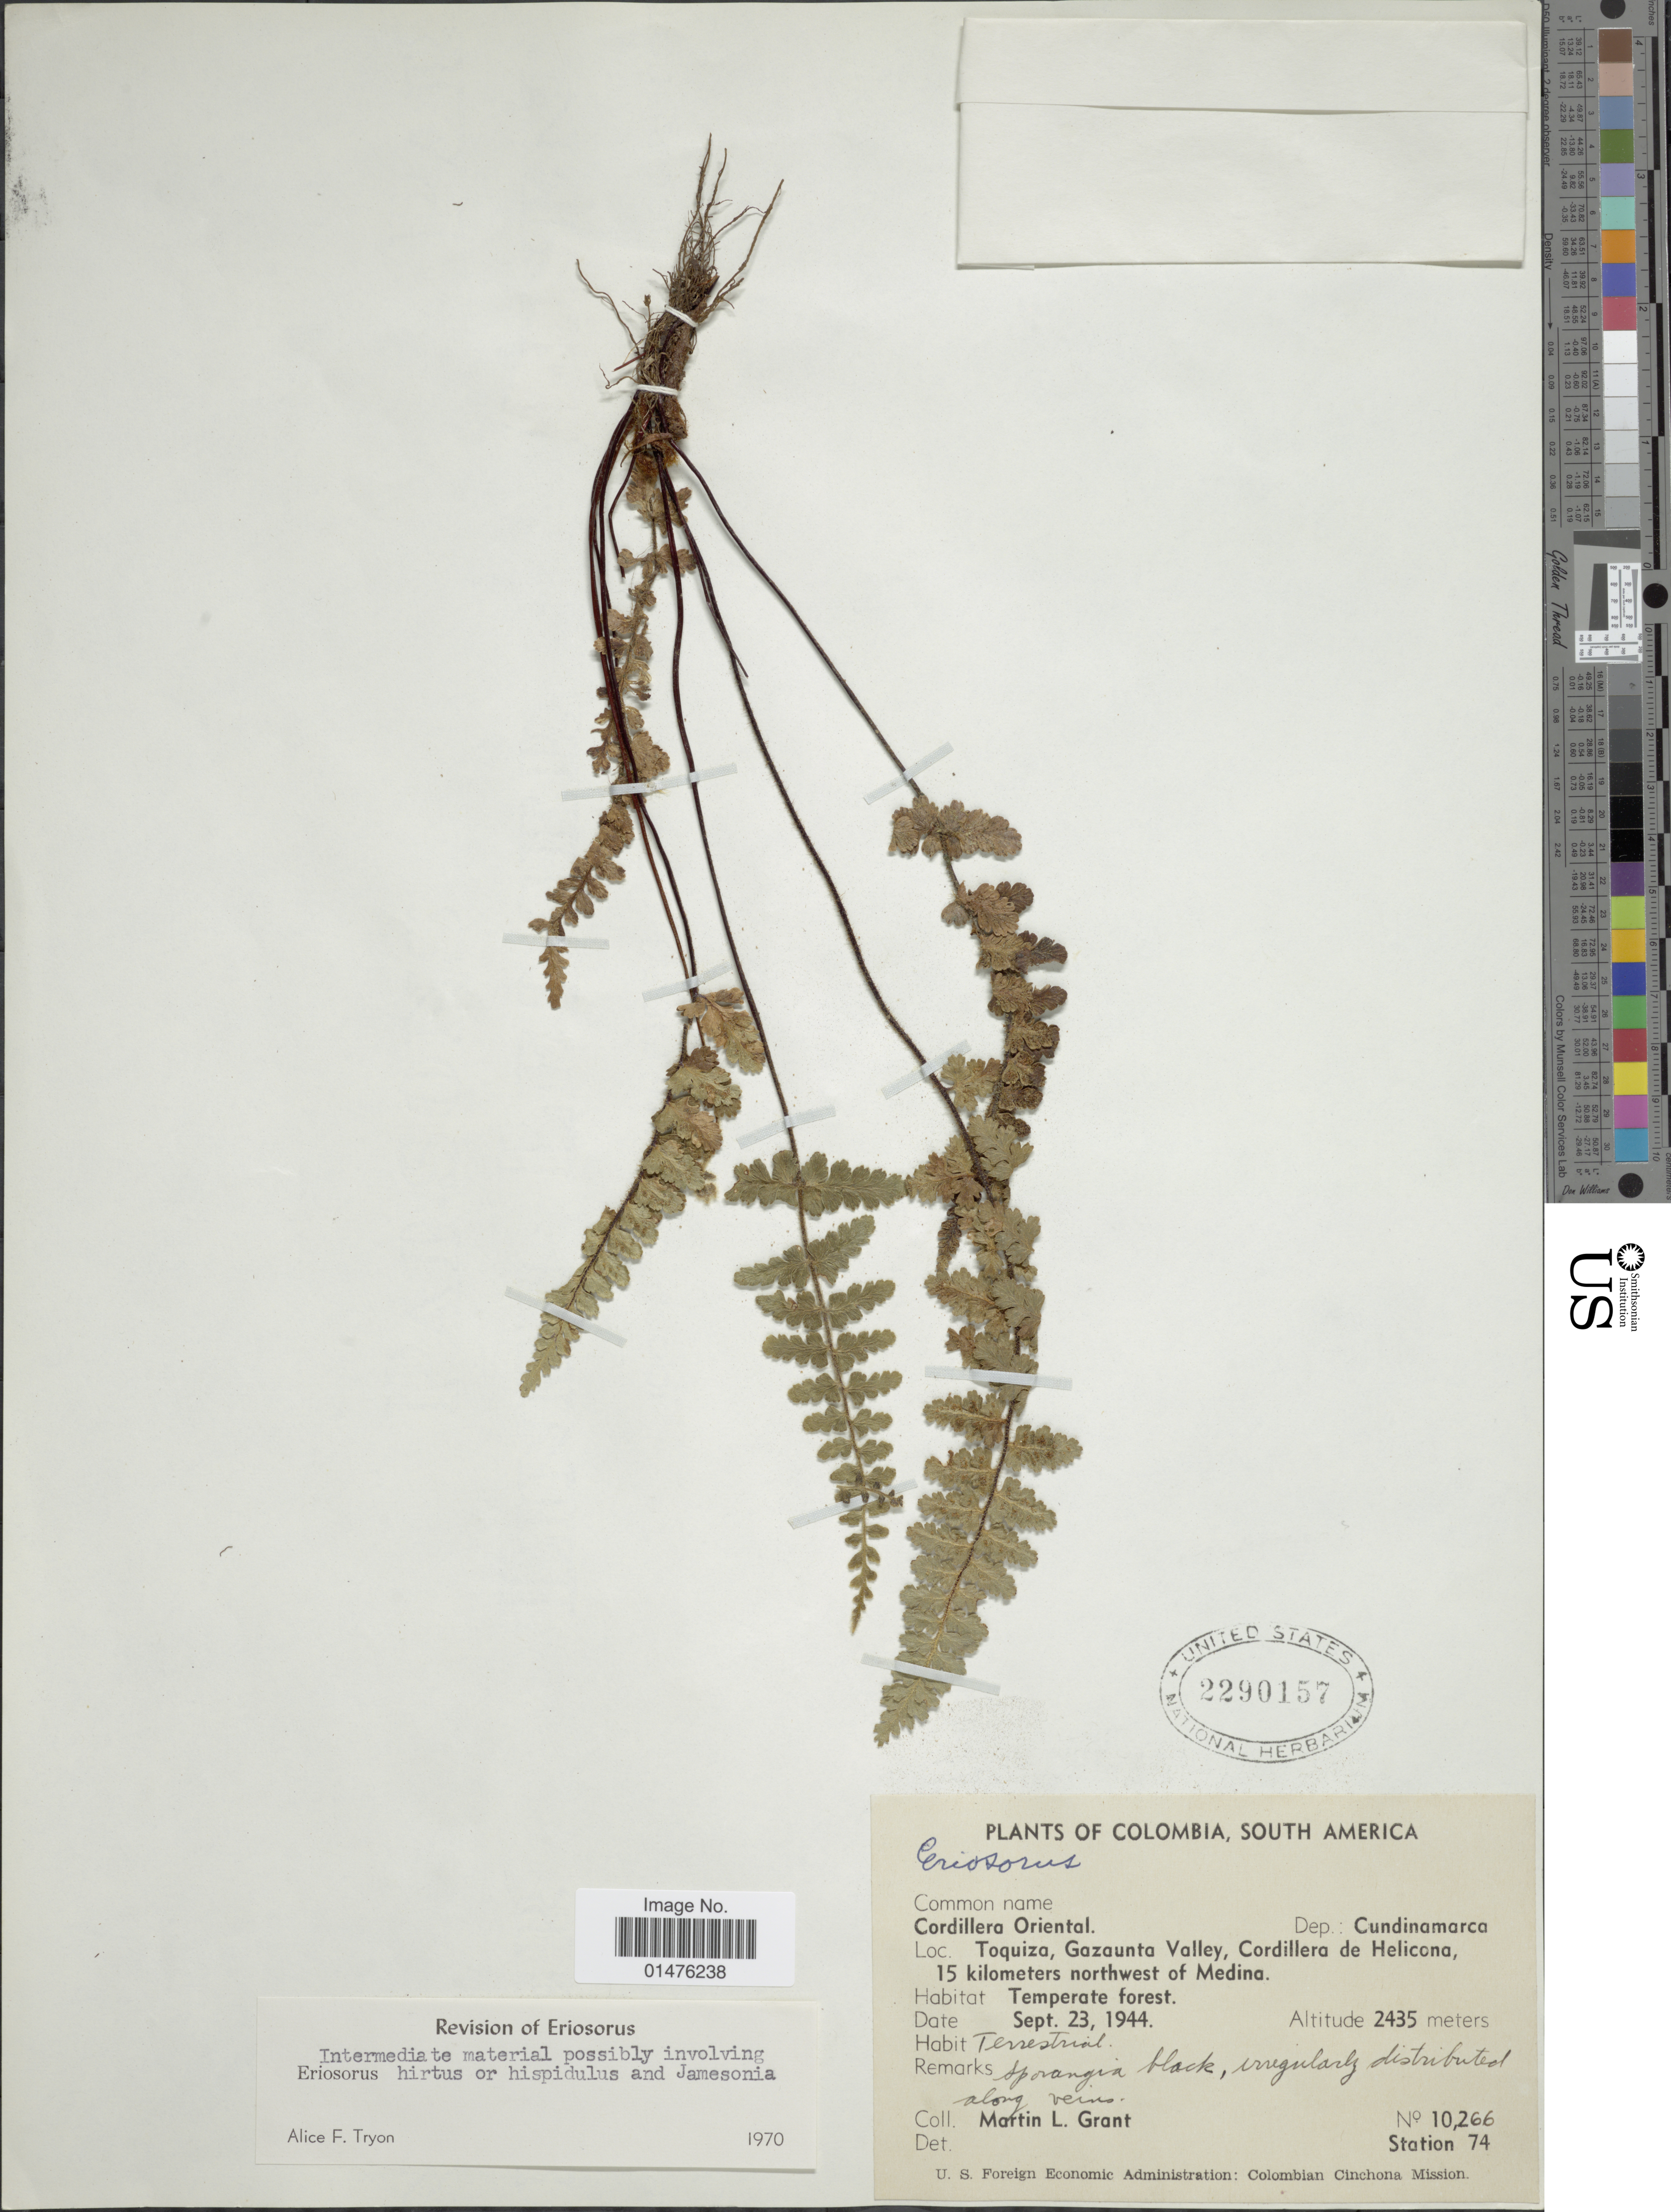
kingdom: Plantae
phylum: Tracheophyta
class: Polypodiopsida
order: Polypodiales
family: Pteridaceae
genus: Jamesonia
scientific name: Jamesonia hirta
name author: (Kunth) Christenh.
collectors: M. L. Grant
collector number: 10266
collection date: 1944-09-23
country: Colombia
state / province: Cundinamarca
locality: Cordillera Oriental, Dep: Cundinamarca, Toquiza, Gazaunta Valley, Cordillera de Helicona, 15 kilometers northwest of Medina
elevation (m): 2435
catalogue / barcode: US 2290157